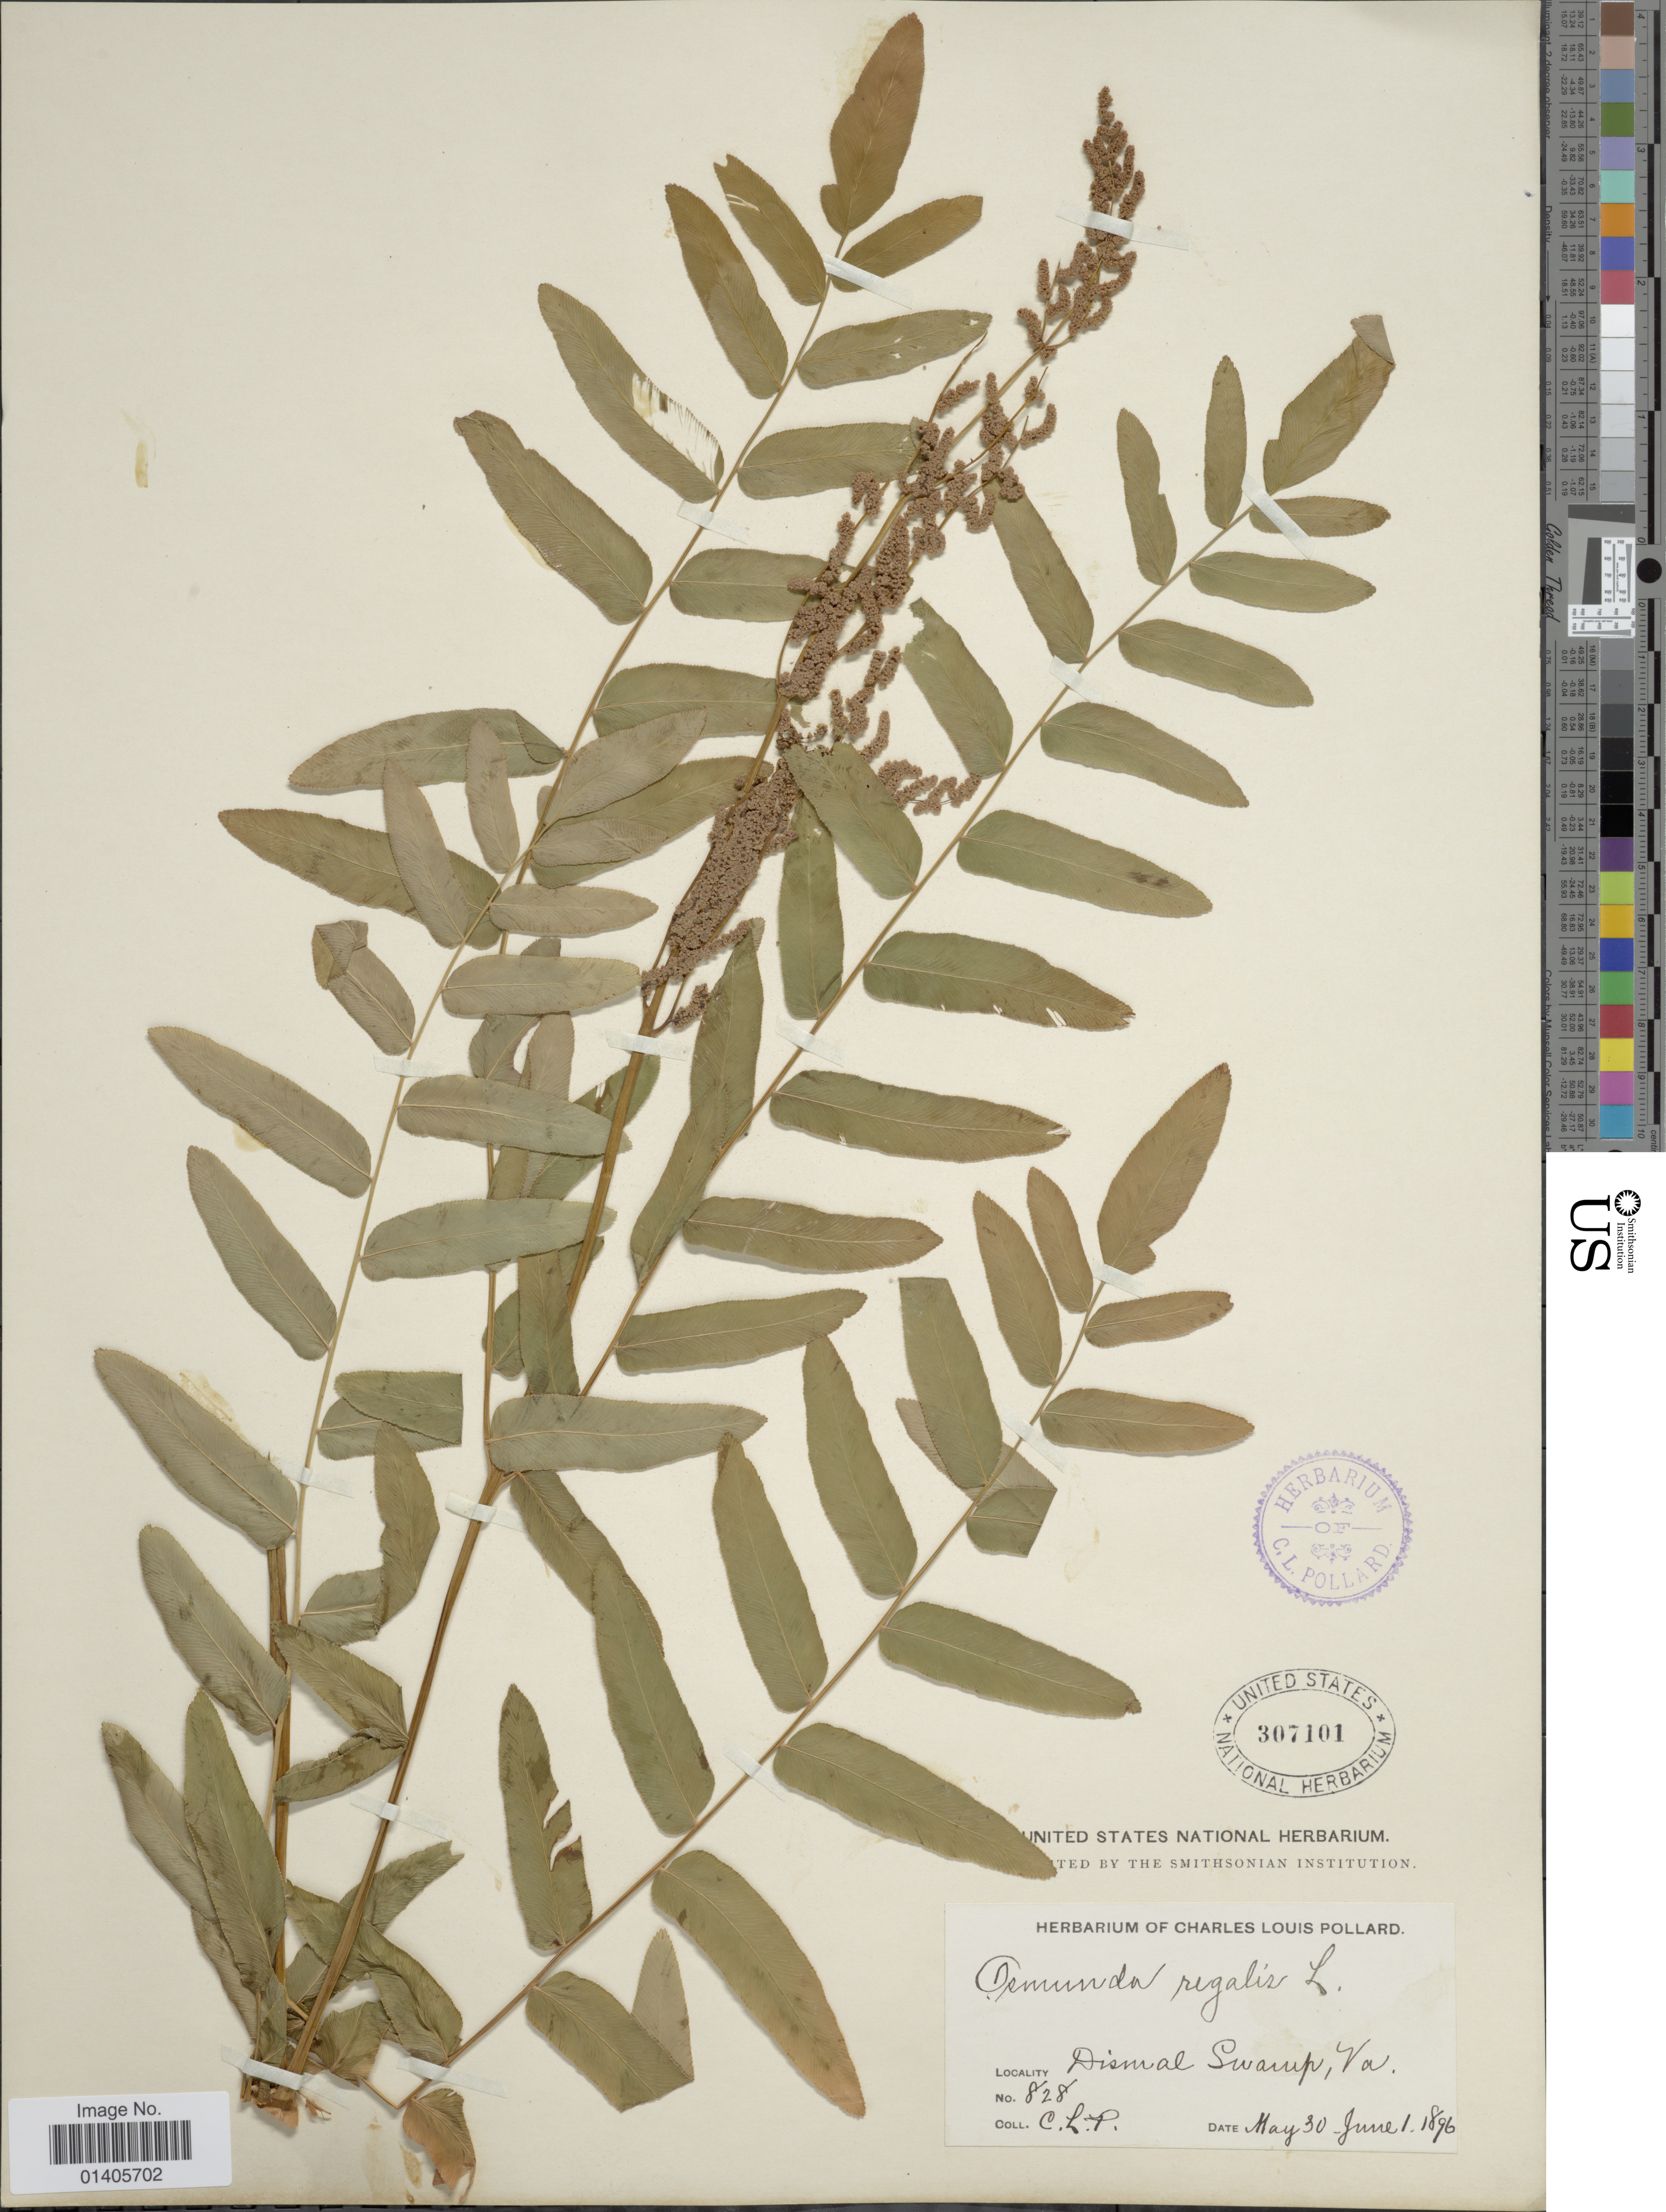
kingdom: Plantae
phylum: Tracheophyta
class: Polypodiopsida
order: Osmundales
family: Osmundaceae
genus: Osmunda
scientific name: Osmunda regalis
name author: L.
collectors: C. L. Pollard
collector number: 828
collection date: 1896-05-30/1896-06-01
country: United States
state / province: Virginia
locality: Dismal Swamp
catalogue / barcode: US 307101